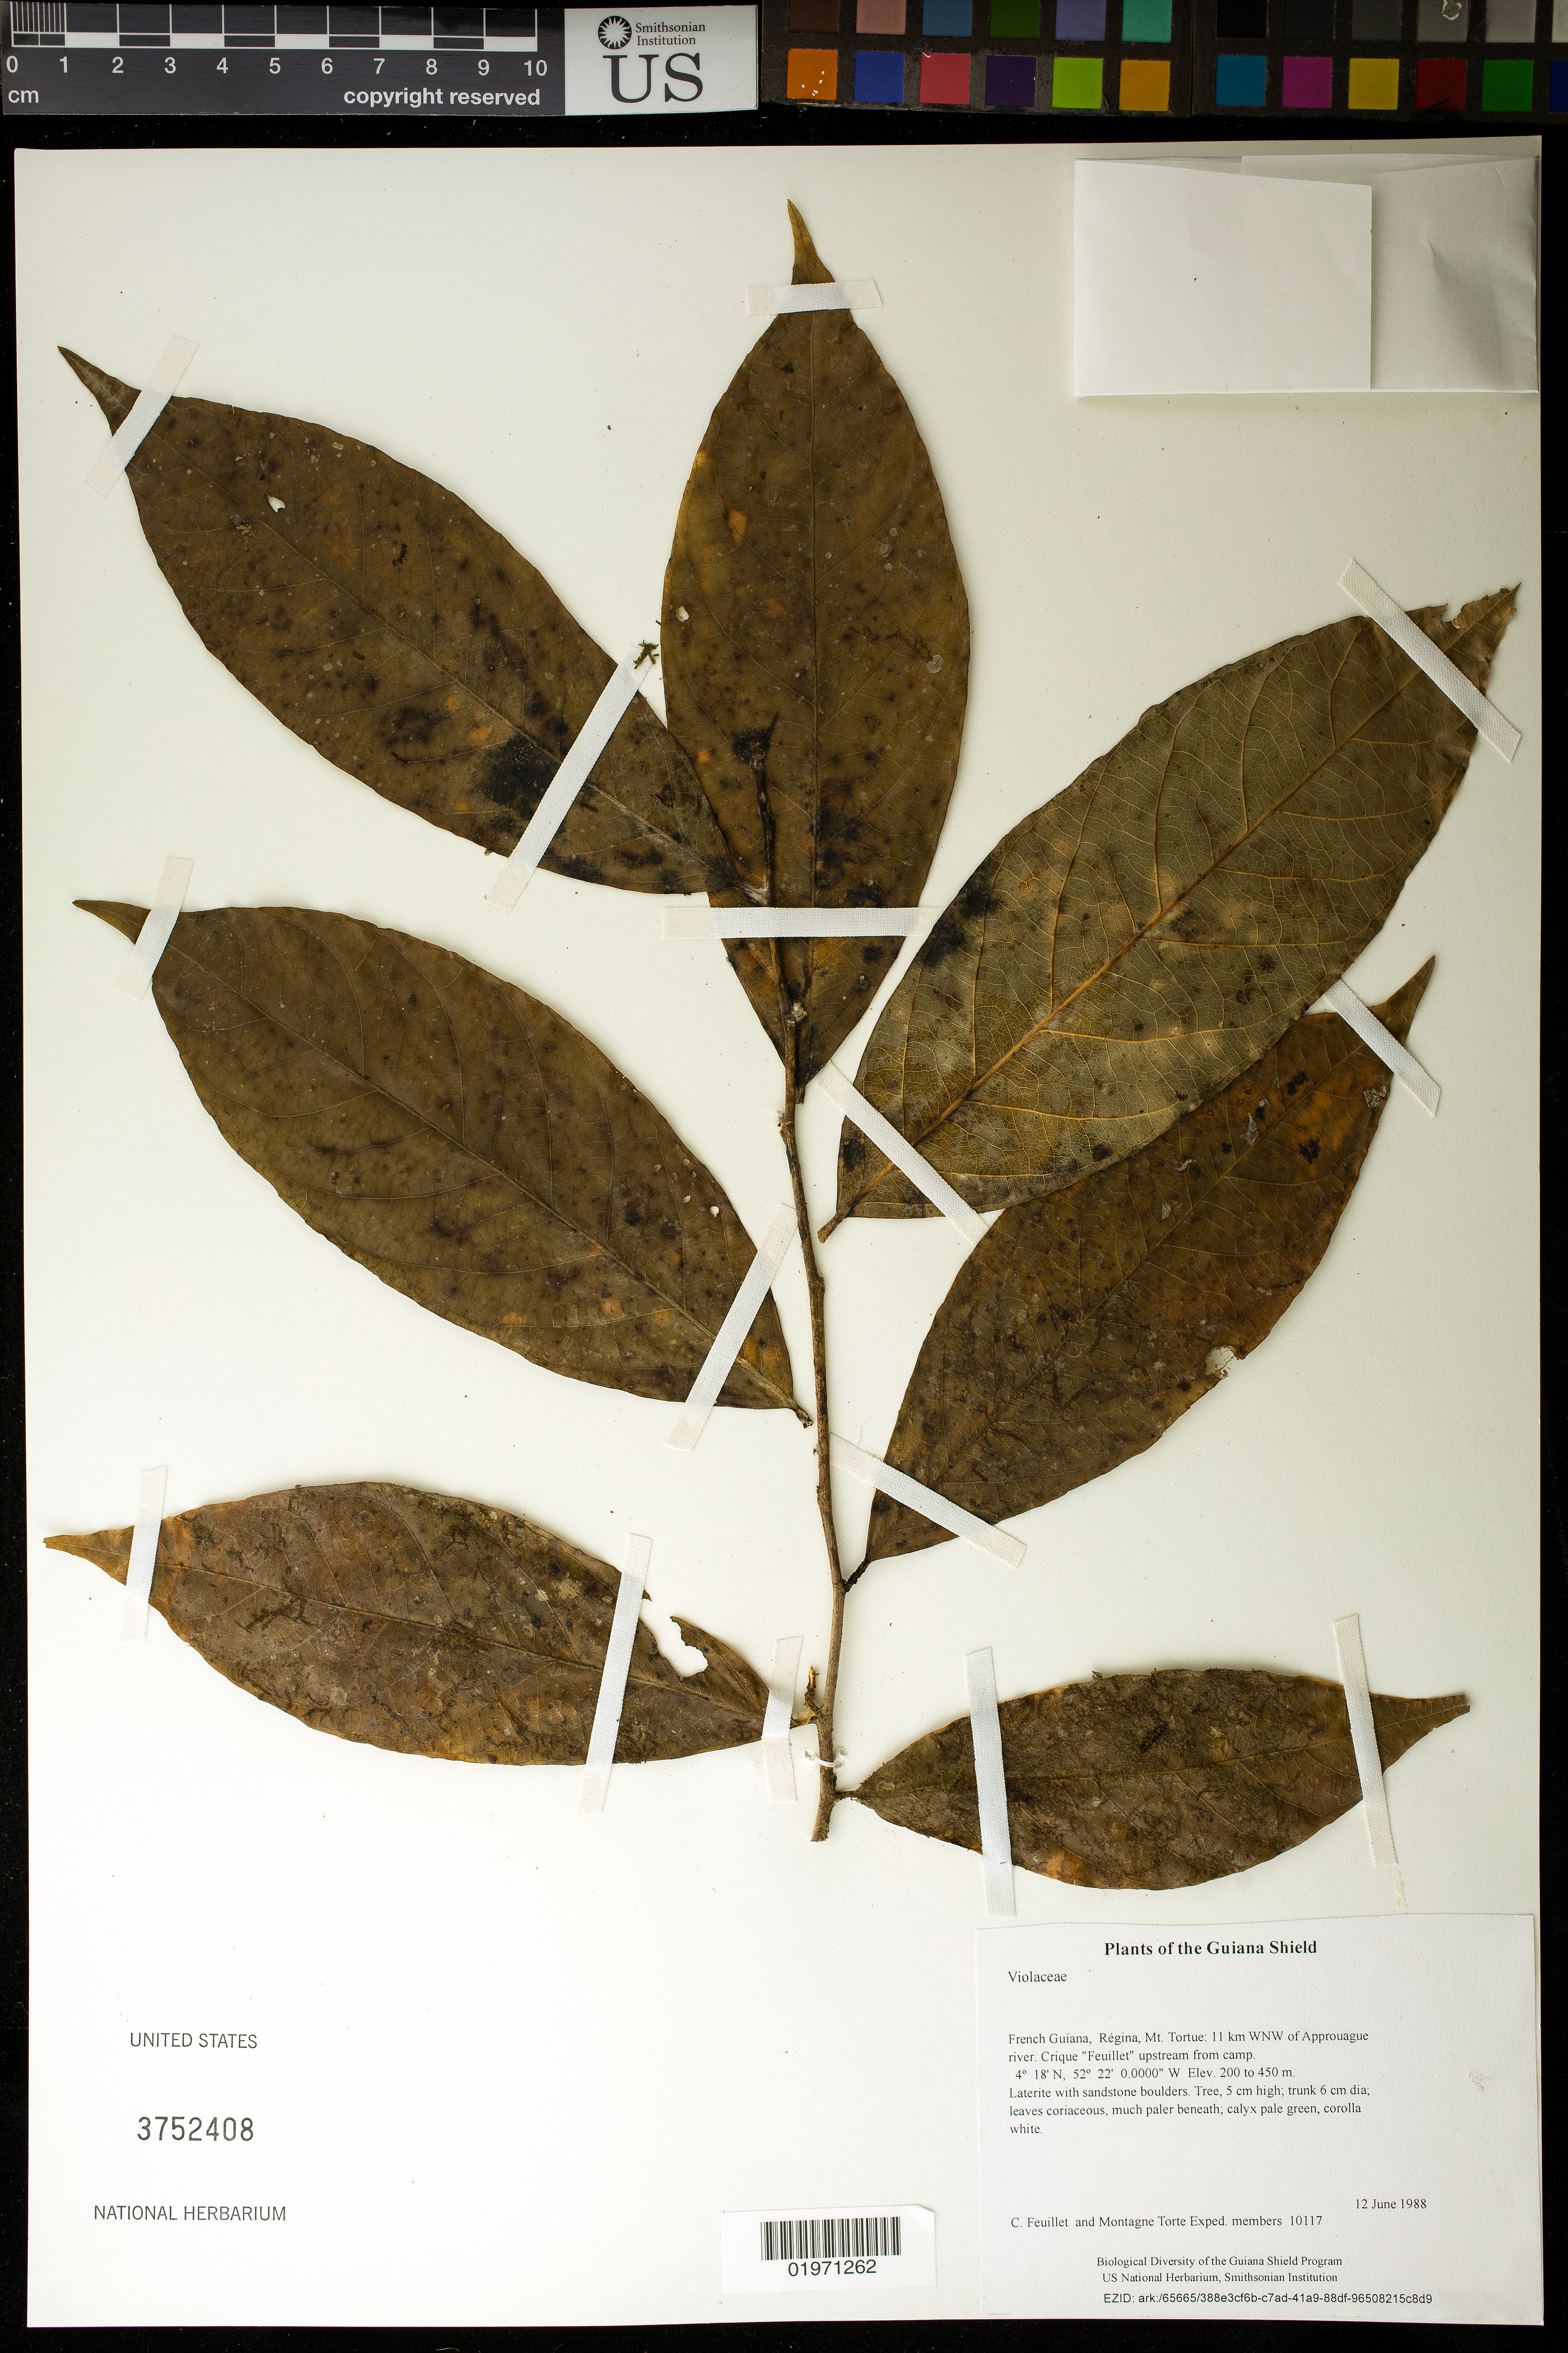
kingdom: Plantae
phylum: Tracheophyta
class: Magnoliopsida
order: Malpighiales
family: Violaceae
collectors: C. Feuillet & Montagne Torte Exped. members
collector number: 10117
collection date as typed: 12 June 1988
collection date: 1988-06-12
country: French Guiana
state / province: Cayenne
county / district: Regina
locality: Mt. Tortue: 11 km WNW of Approuague river. Crique "Feuillet" upstream from camp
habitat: Laterite with sandstone boulders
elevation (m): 200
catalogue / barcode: US 3752408